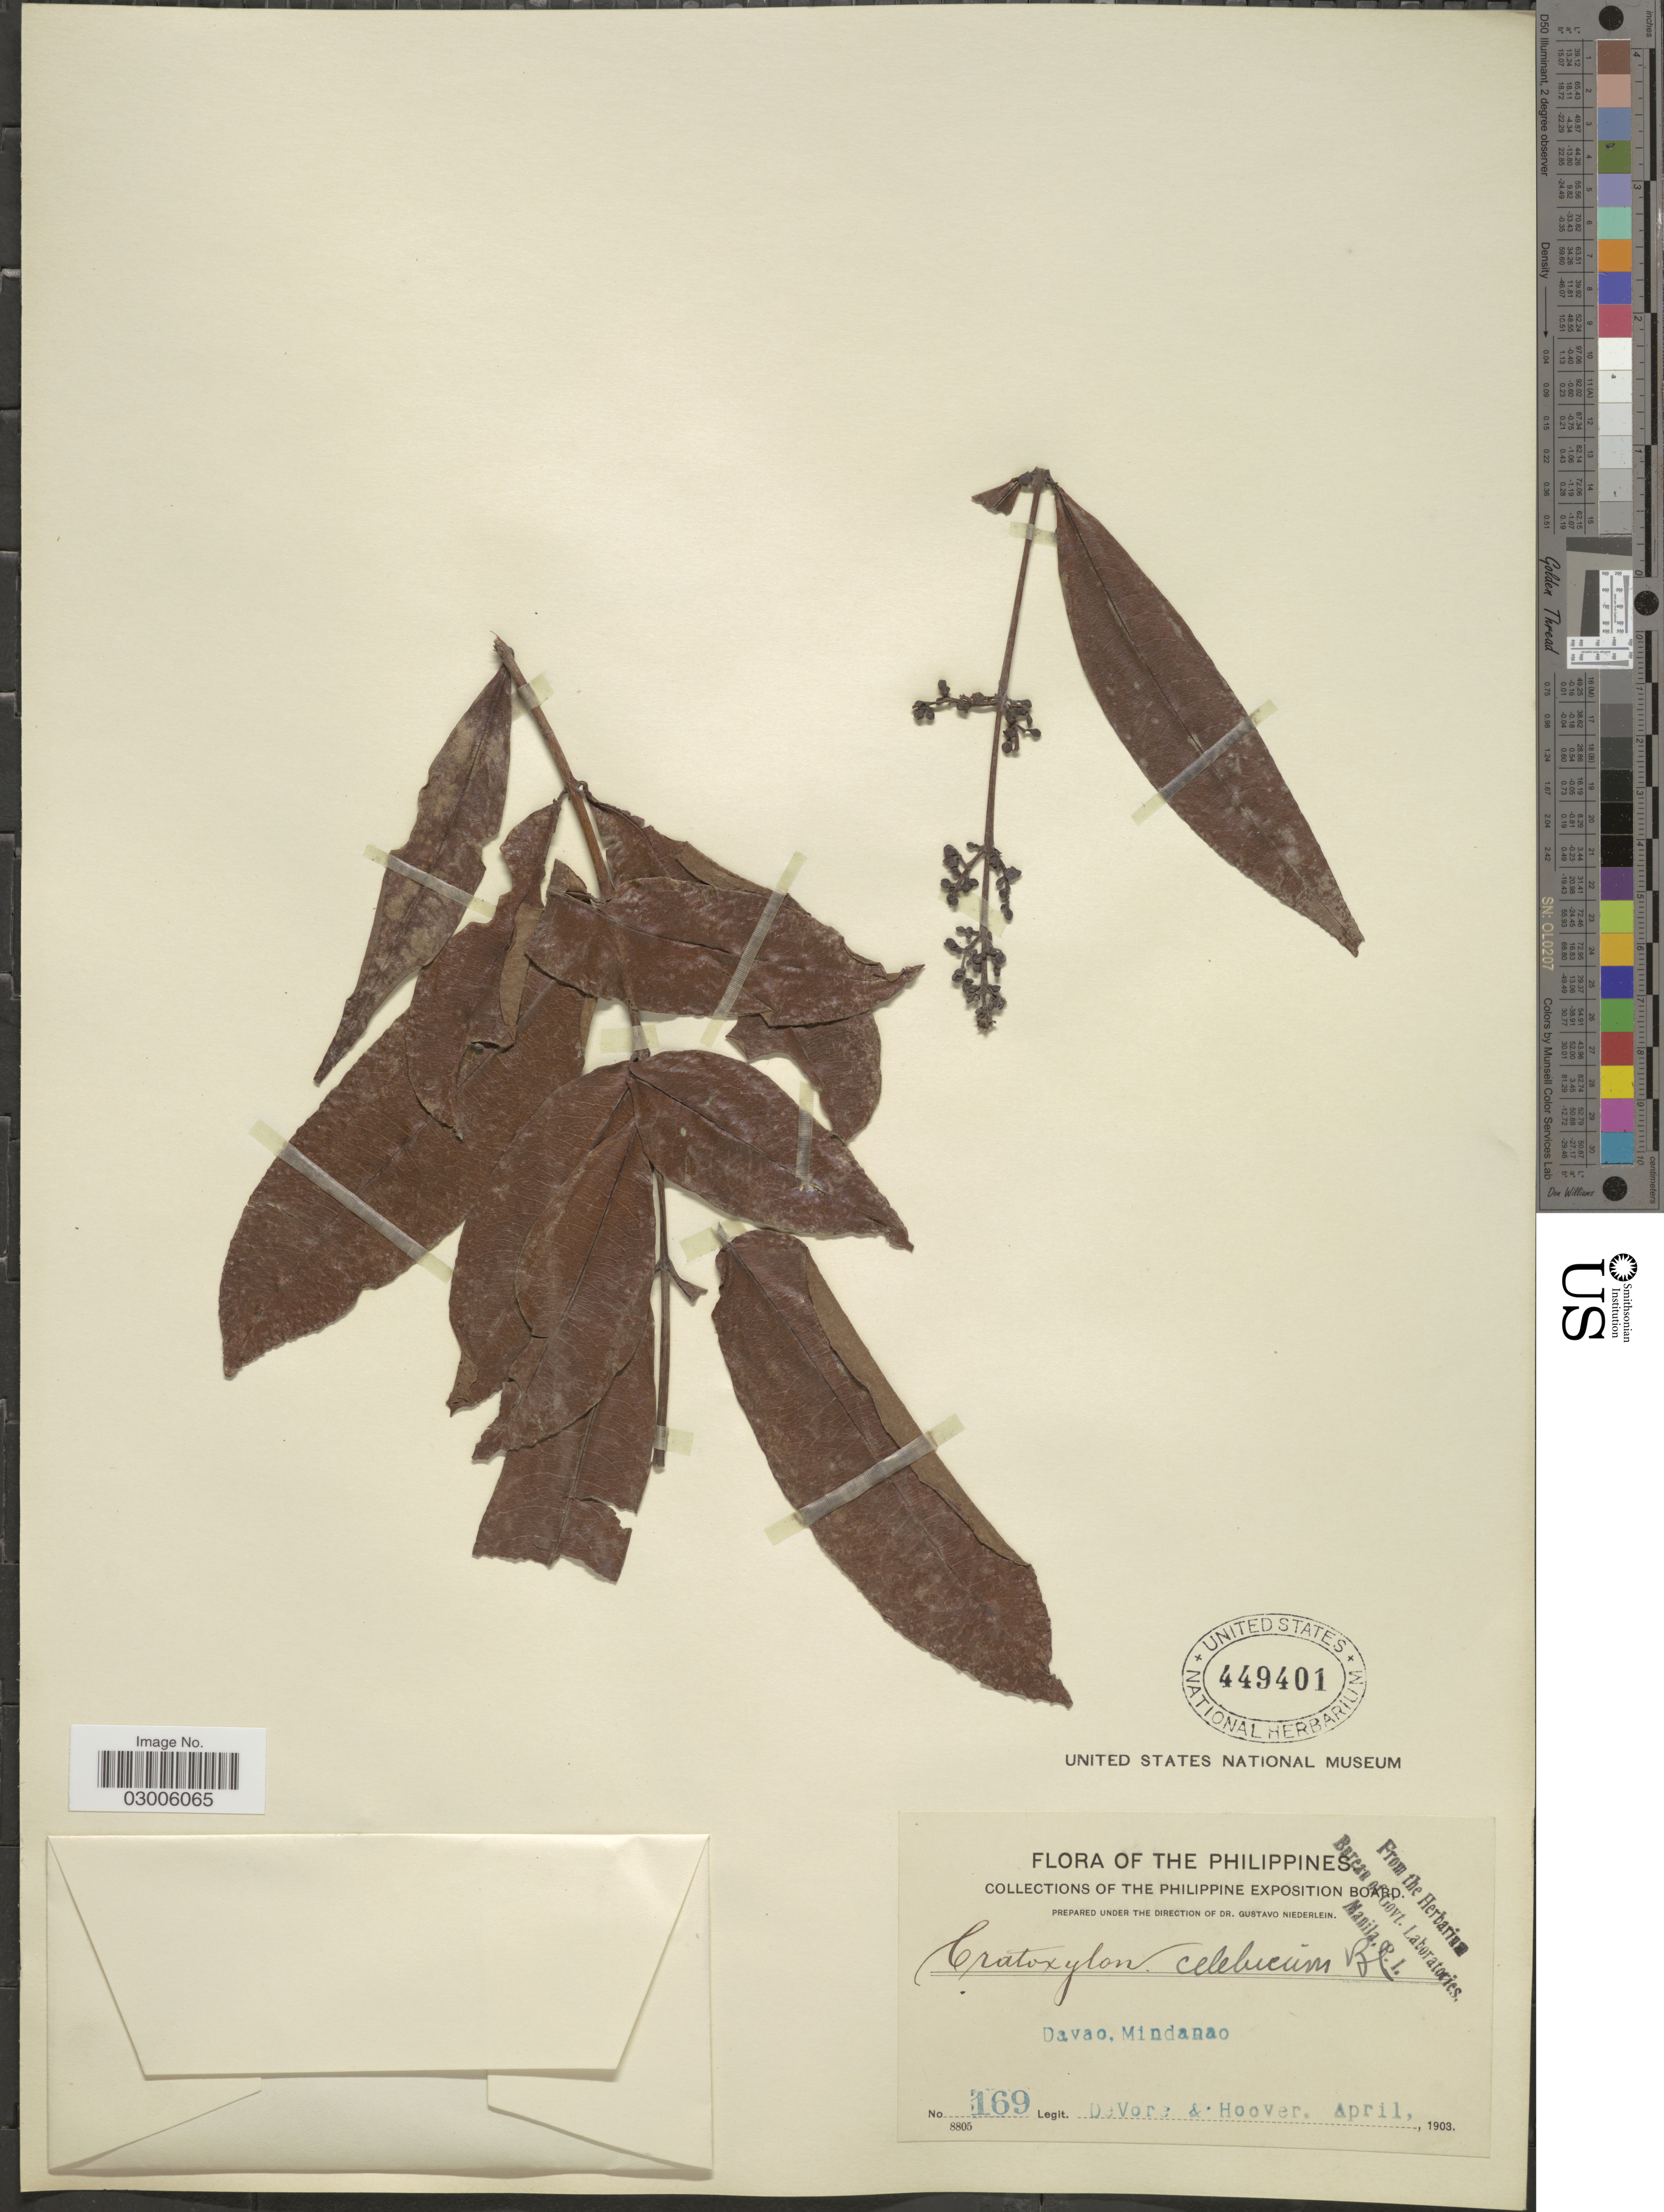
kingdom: Plantae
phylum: Tracheophyta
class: Magnoliopsida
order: Malpighiales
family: Hypericaceae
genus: Cratoxylum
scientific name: Cratoxylum celebicum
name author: Blume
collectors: B. F. DeVore & -- Hoover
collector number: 169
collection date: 1903-04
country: Philippines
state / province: Davao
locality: Mindanao.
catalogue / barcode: US 449401